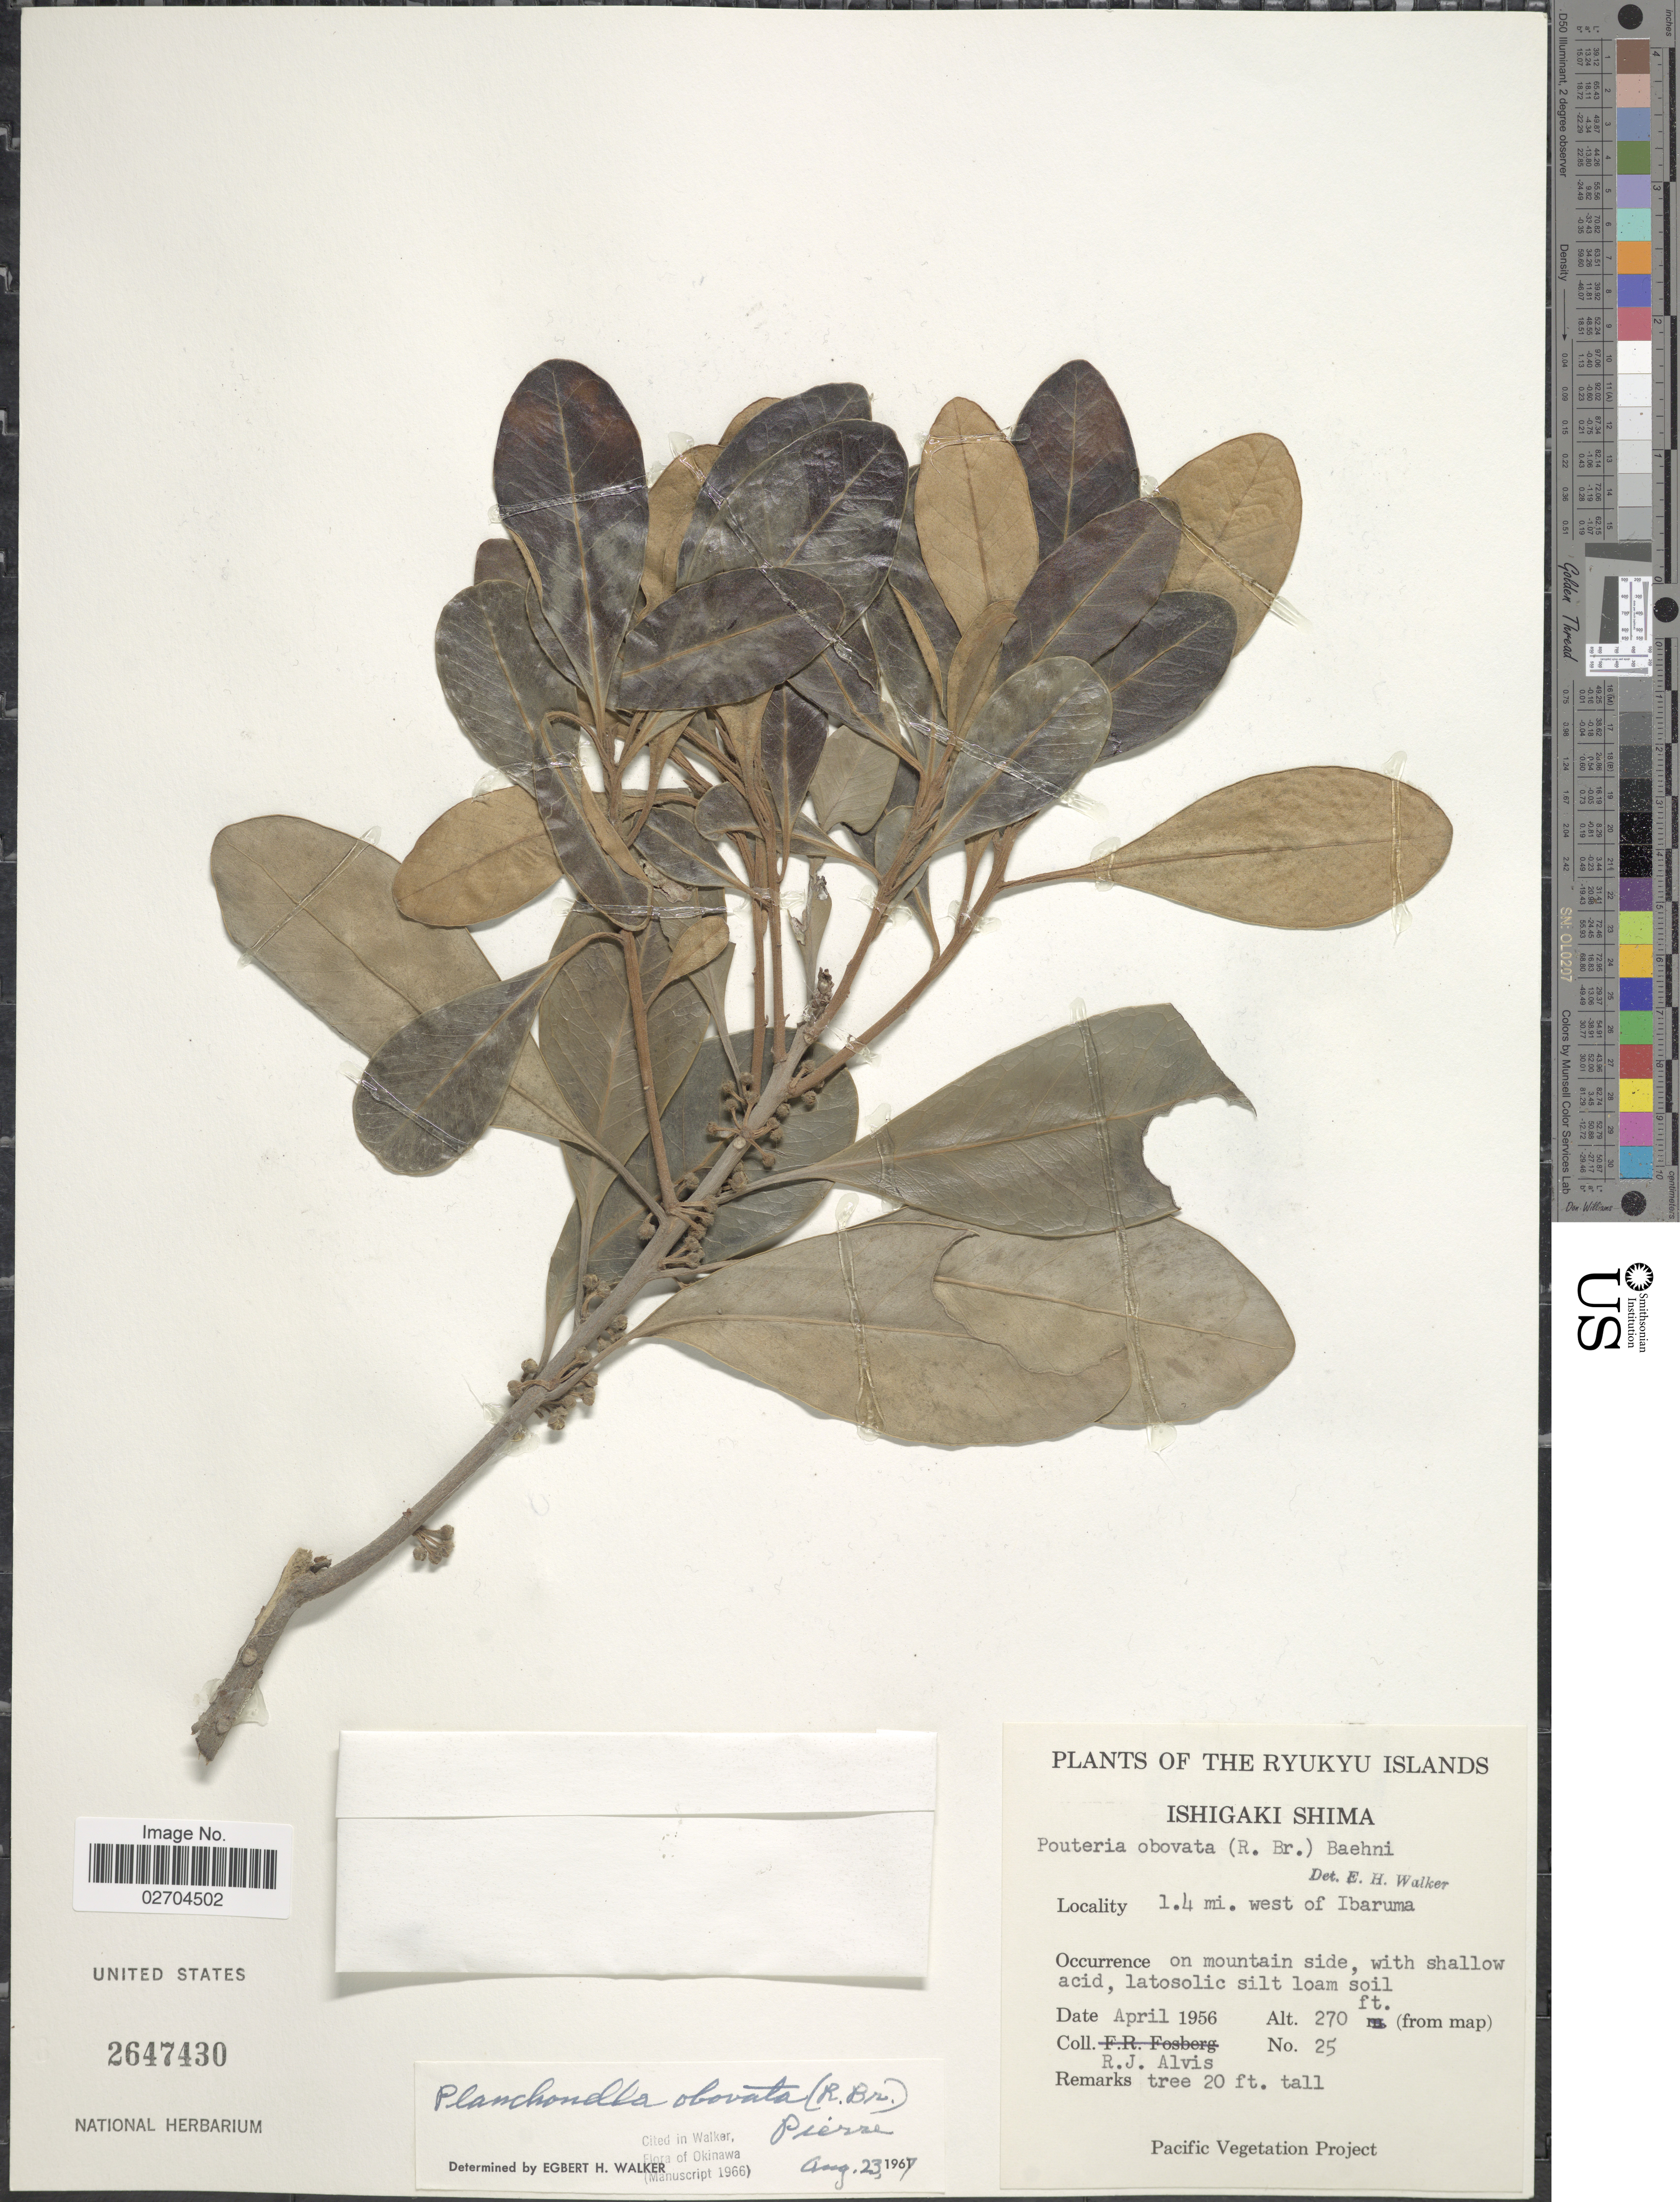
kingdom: Plantae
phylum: Tracheophyta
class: Magnoliopsida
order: Ericales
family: Sapotaceae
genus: Planchonella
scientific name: Planchonella obovata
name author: (R. Br.) Pierre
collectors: R. Alvis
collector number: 25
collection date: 1956-04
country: Japan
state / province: Okinawa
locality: Ryukyu Island, Ishigaki Shima, 1.4 mi. west of Ibaruma. on mountainside.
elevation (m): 82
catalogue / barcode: US 2647430